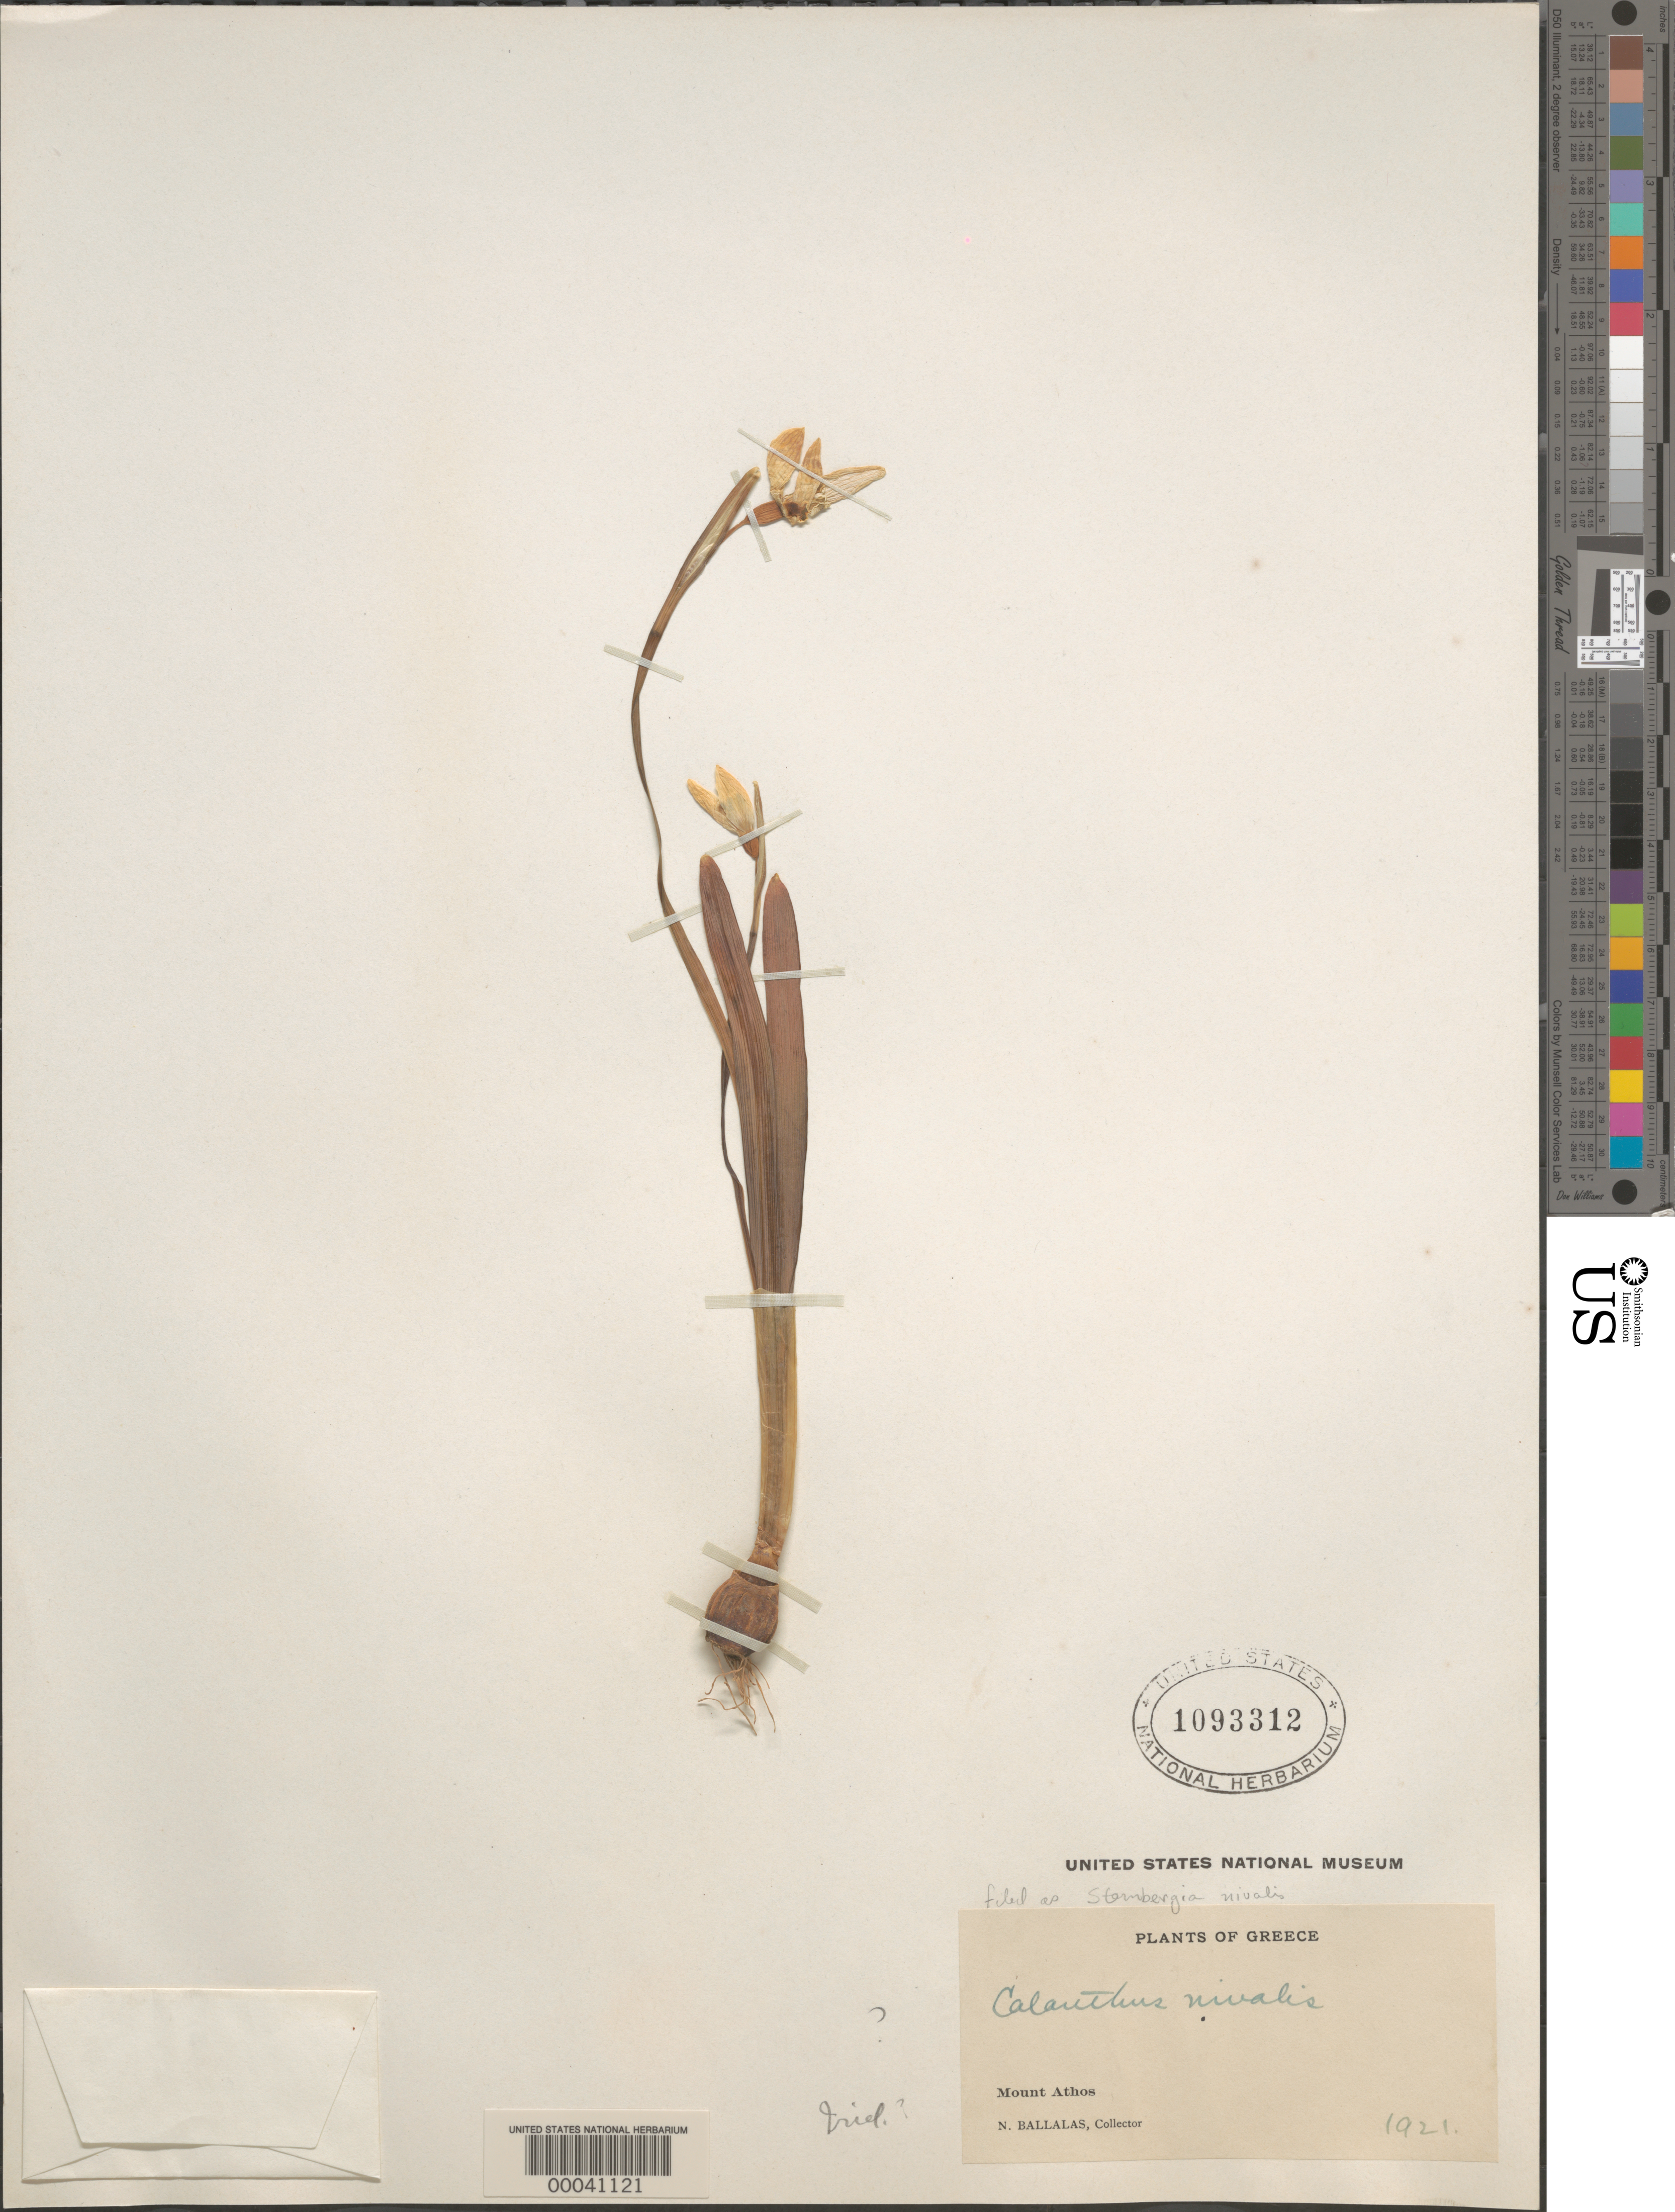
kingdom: Plantae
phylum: Tracheophyta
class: Liliopsida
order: Asparagales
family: Amaryllidaceae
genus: Galanthus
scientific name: Galanthus nivalis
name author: L.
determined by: Strong, Mark T., (BOT), Smithsonian Institution - National Museum of Natural History (UNITED STATES)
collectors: N. Ballalas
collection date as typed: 1921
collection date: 1921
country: Greece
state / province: Mount Athoa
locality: Mount athos, chalcidice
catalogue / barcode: US 1093312